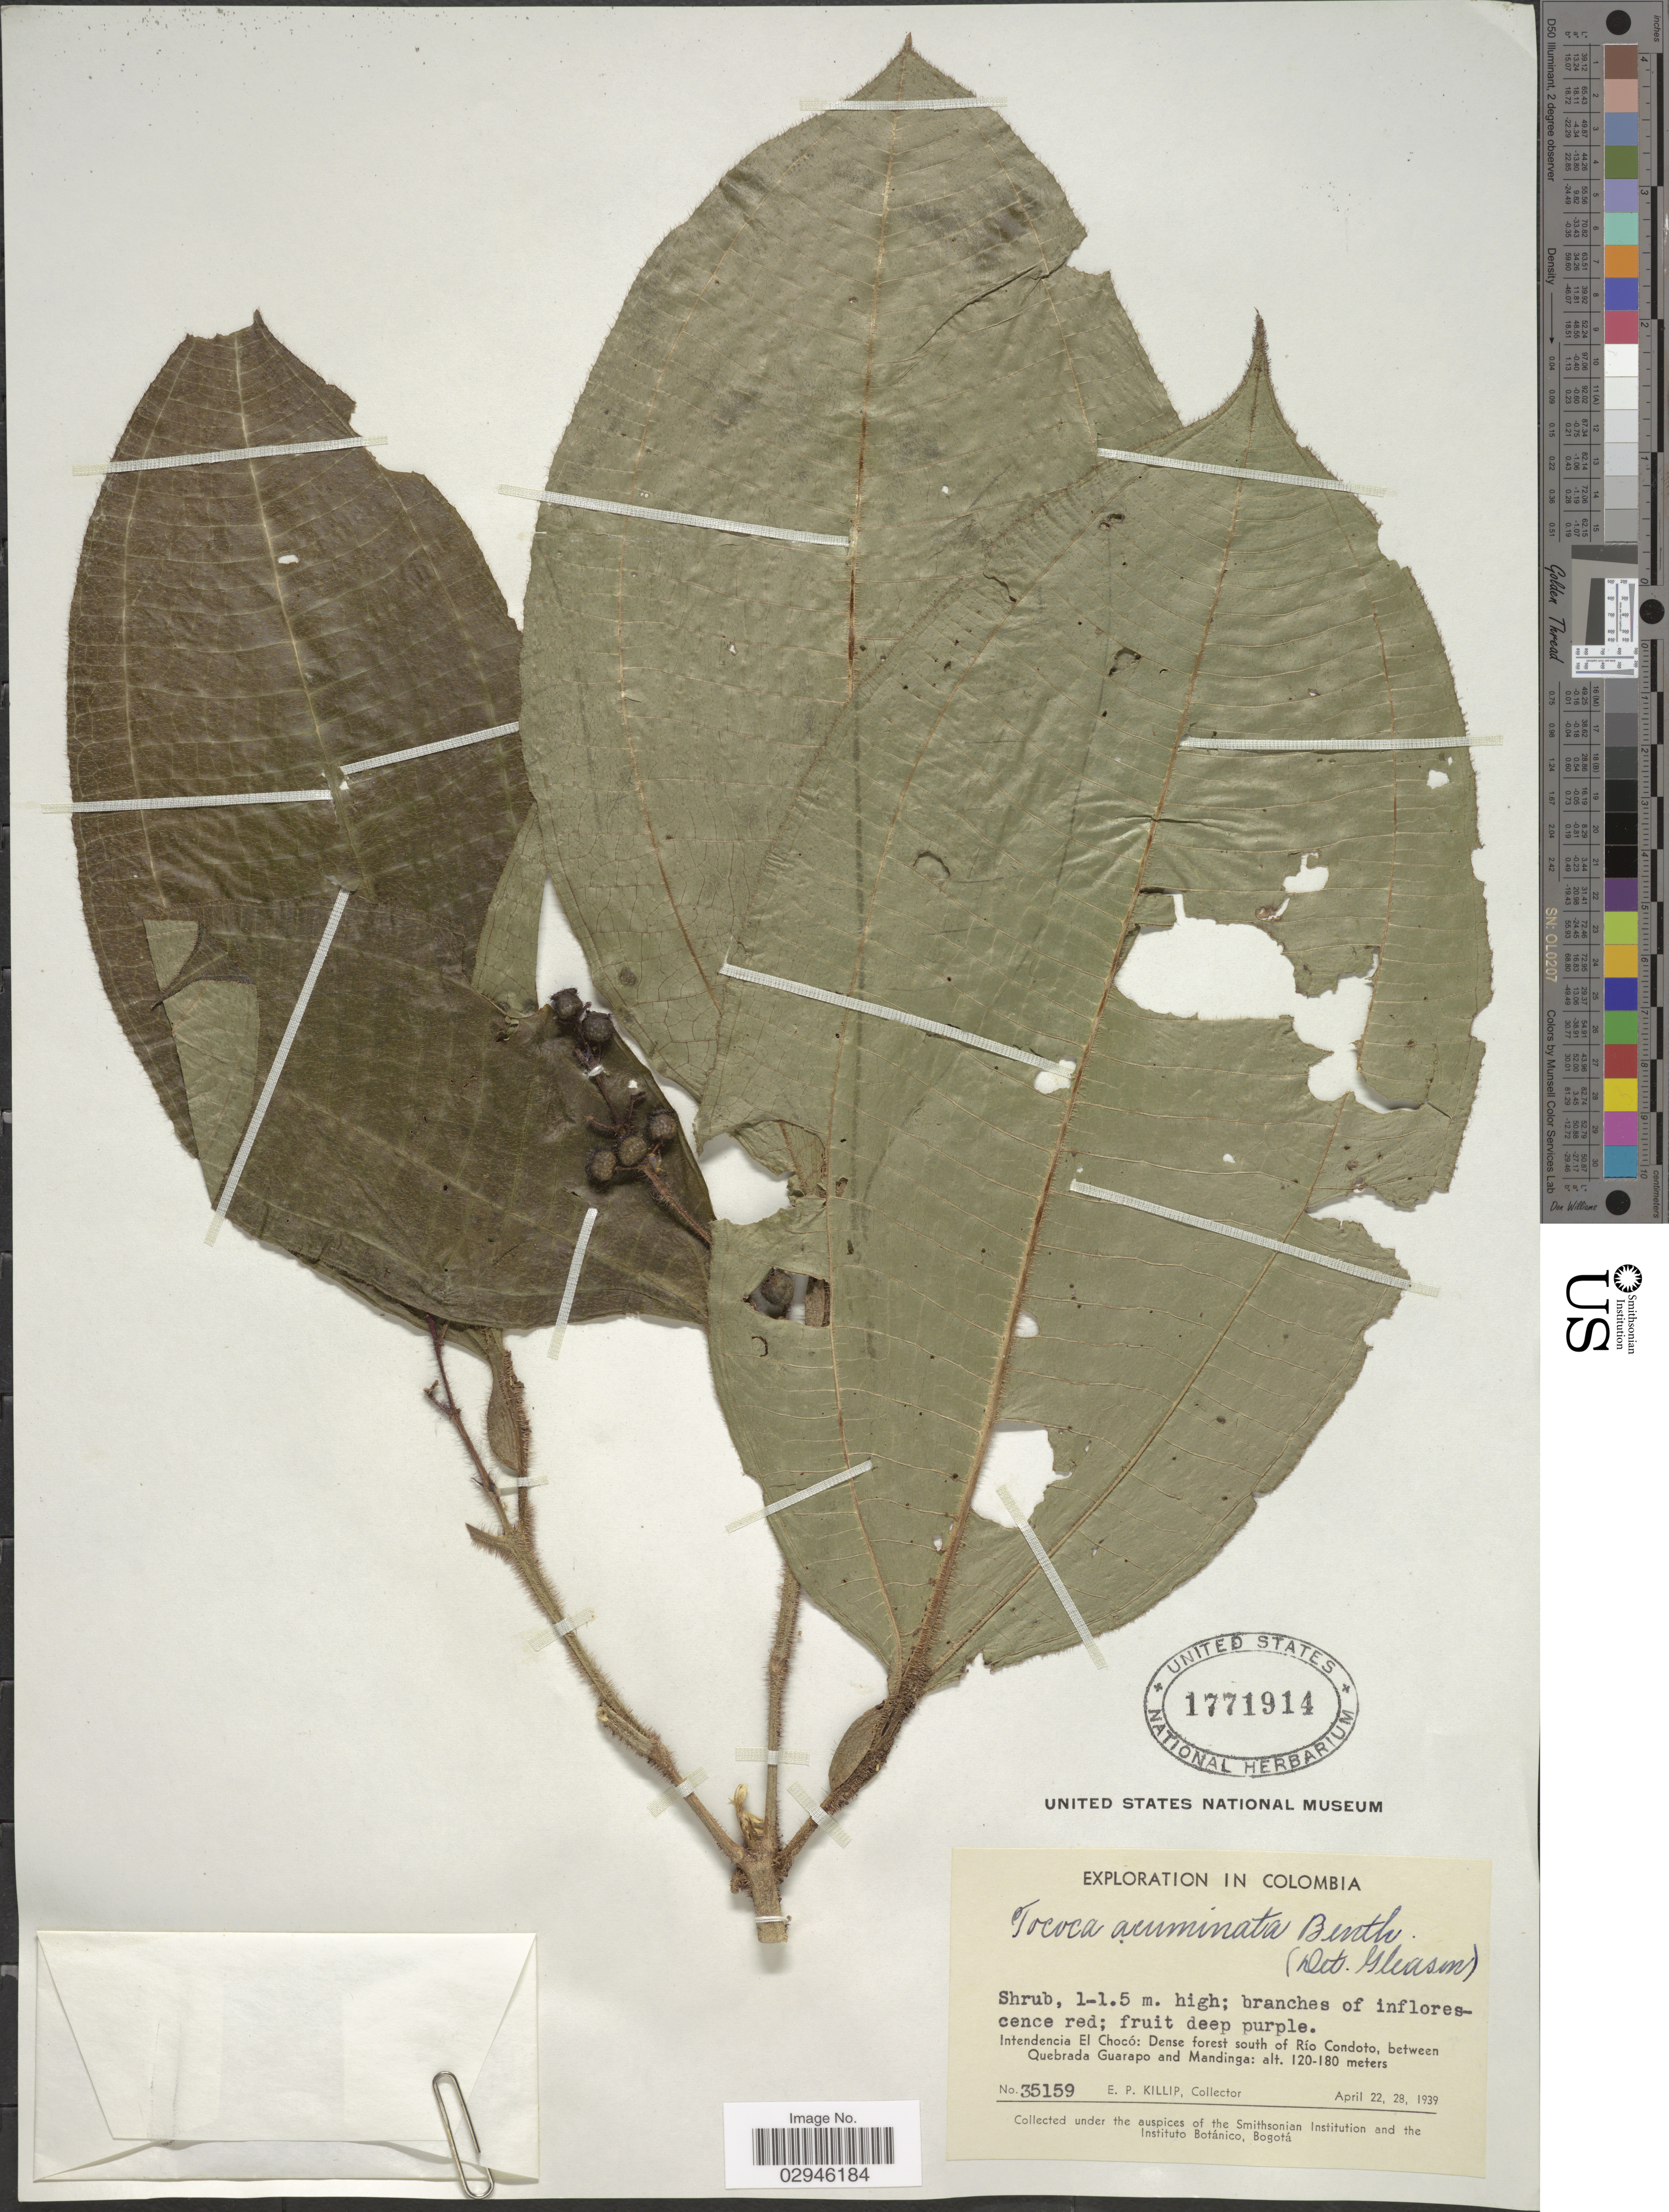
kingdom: Plantae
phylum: Tracheophyta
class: Magnoliopsida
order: Myrtales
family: Melastomataceae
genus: Tococa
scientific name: Tococa acuminata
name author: Benth.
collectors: E. P. Killip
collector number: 35159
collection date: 1939-04-22/1939-04-28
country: Colombia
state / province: Chocó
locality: Intendencia El Chocó: Dense forest south of Río Condoto, between Quebrada Guarapo and Mandinga.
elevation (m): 120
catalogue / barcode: US 1771914